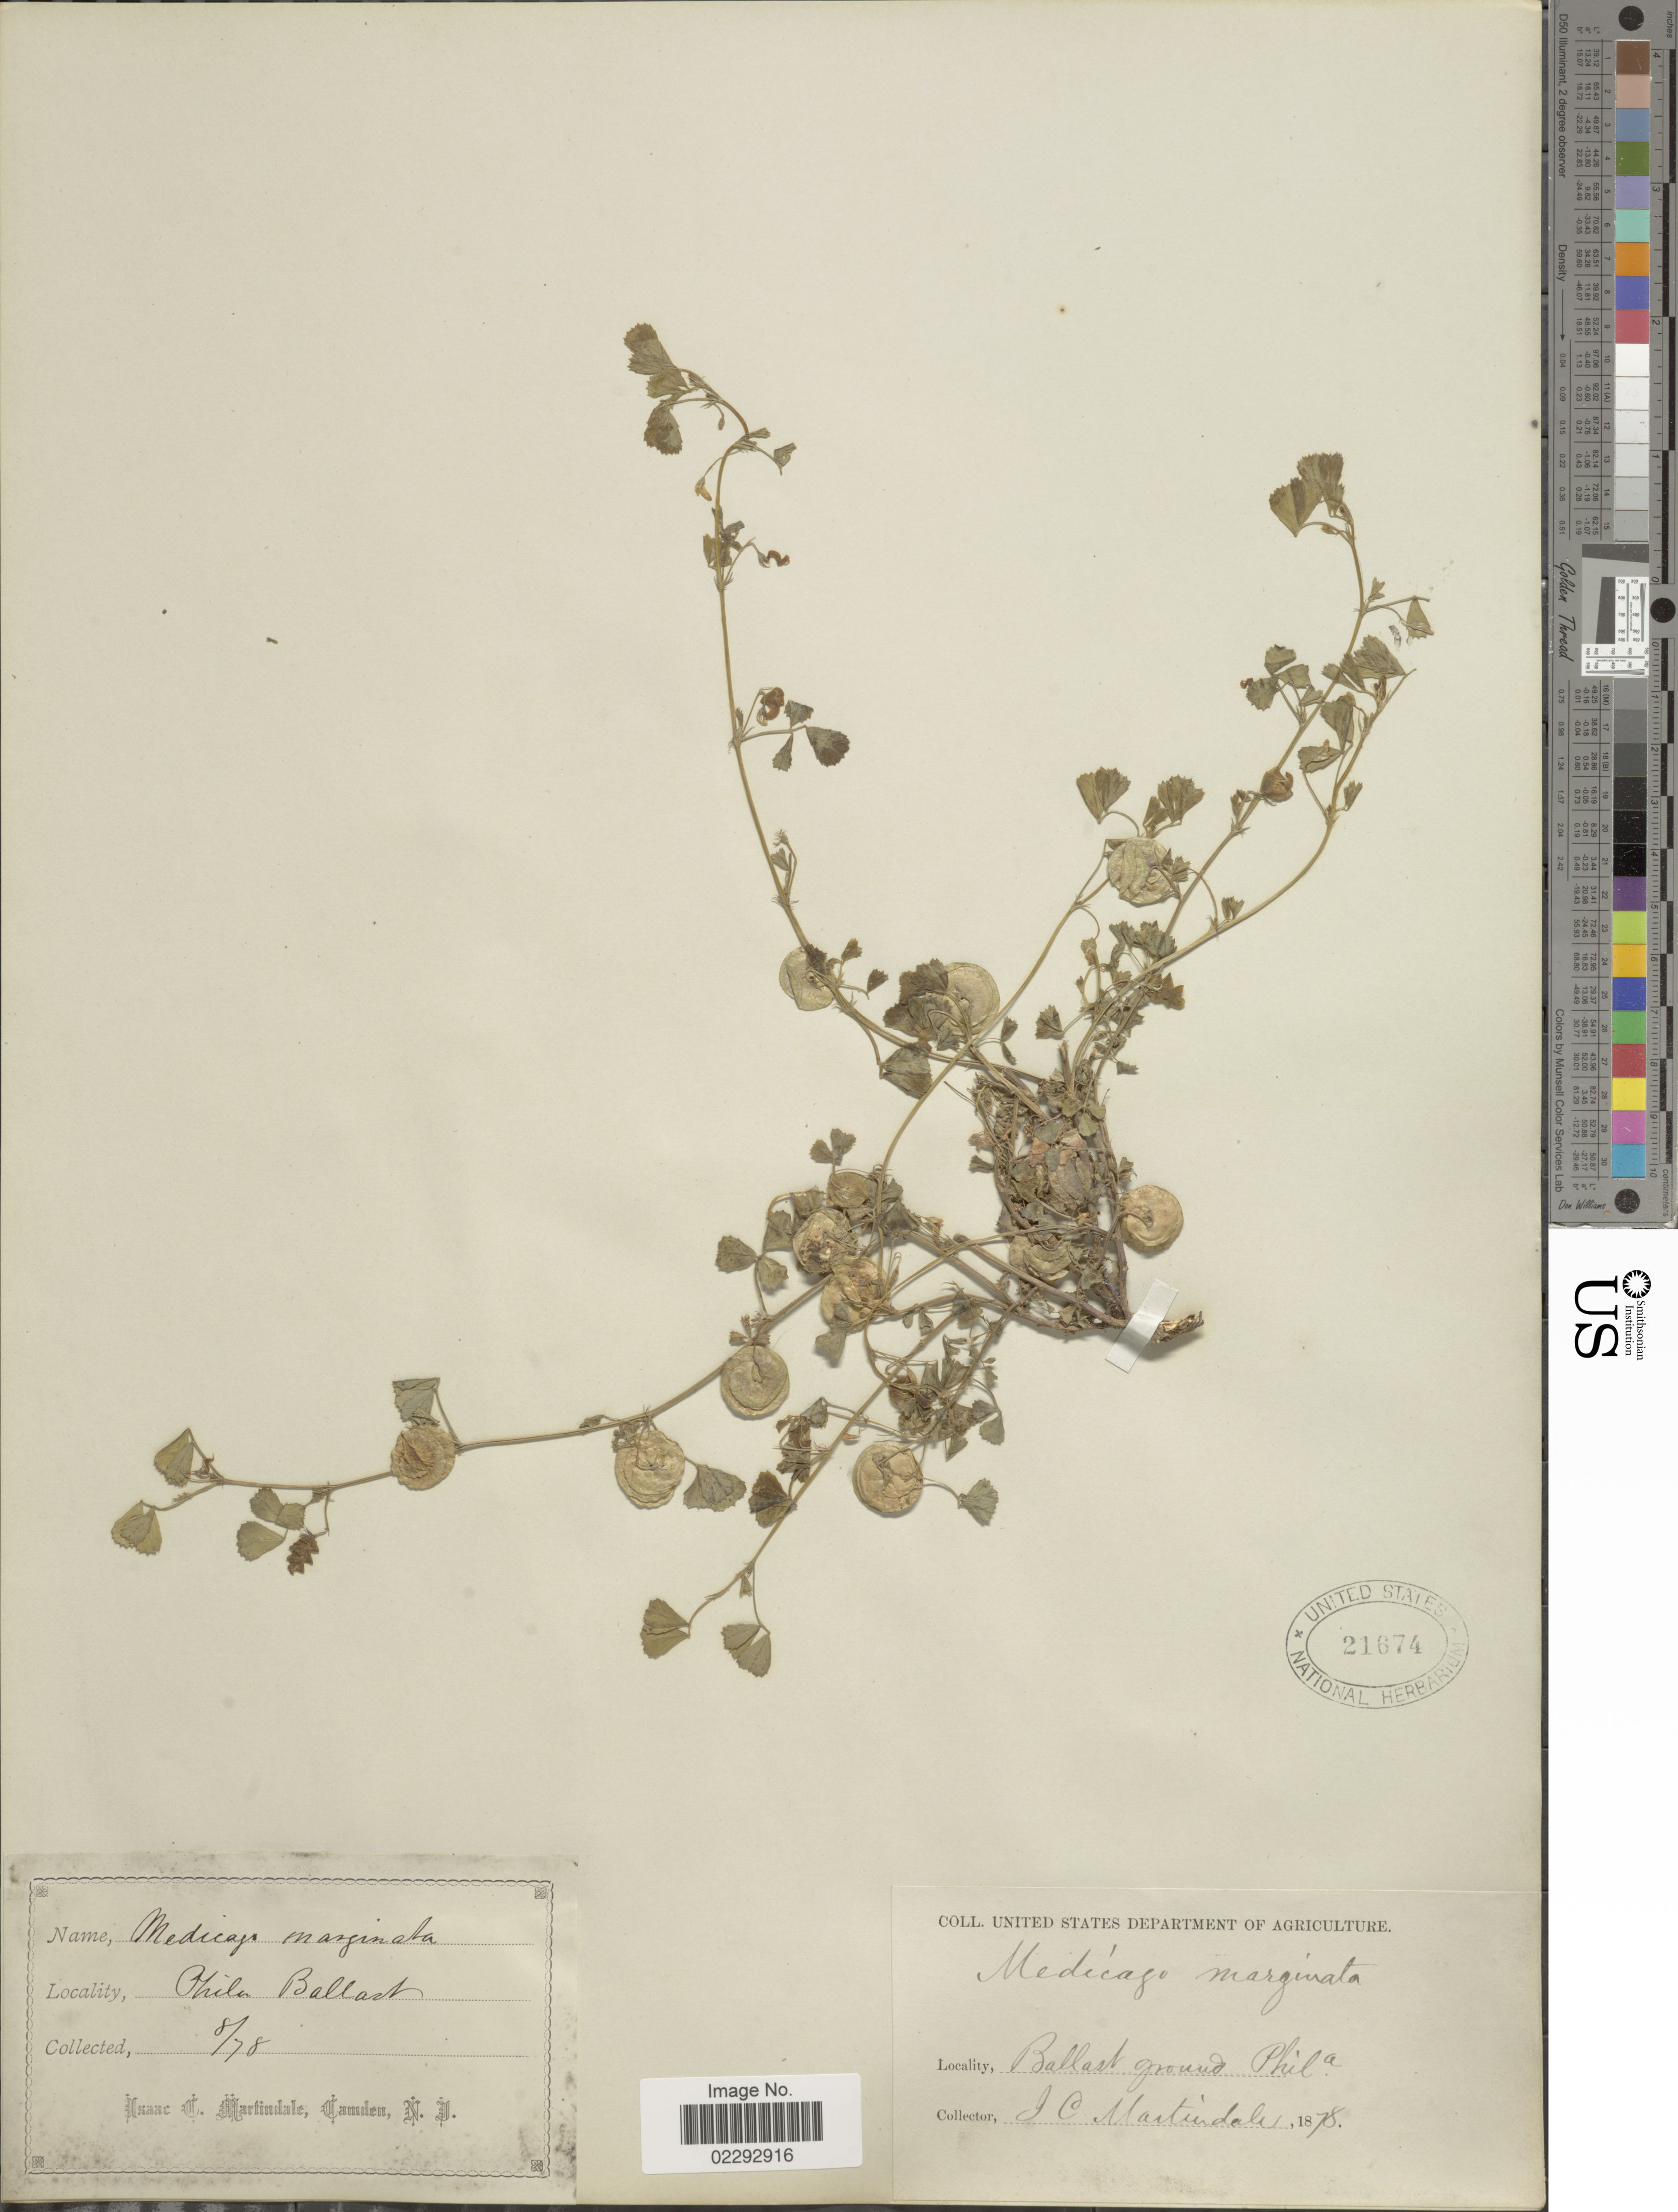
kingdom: Plantae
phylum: Tracheophyta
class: Magnoliopsida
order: Fabales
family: Fabaceae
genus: Medicago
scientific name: Medicago orbicularis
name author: (L.) Bartal.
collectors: J. Martindale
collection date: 1878-08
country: United States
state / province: Pennsylvania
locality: Phila Ballast ground.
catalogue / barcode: US 21674